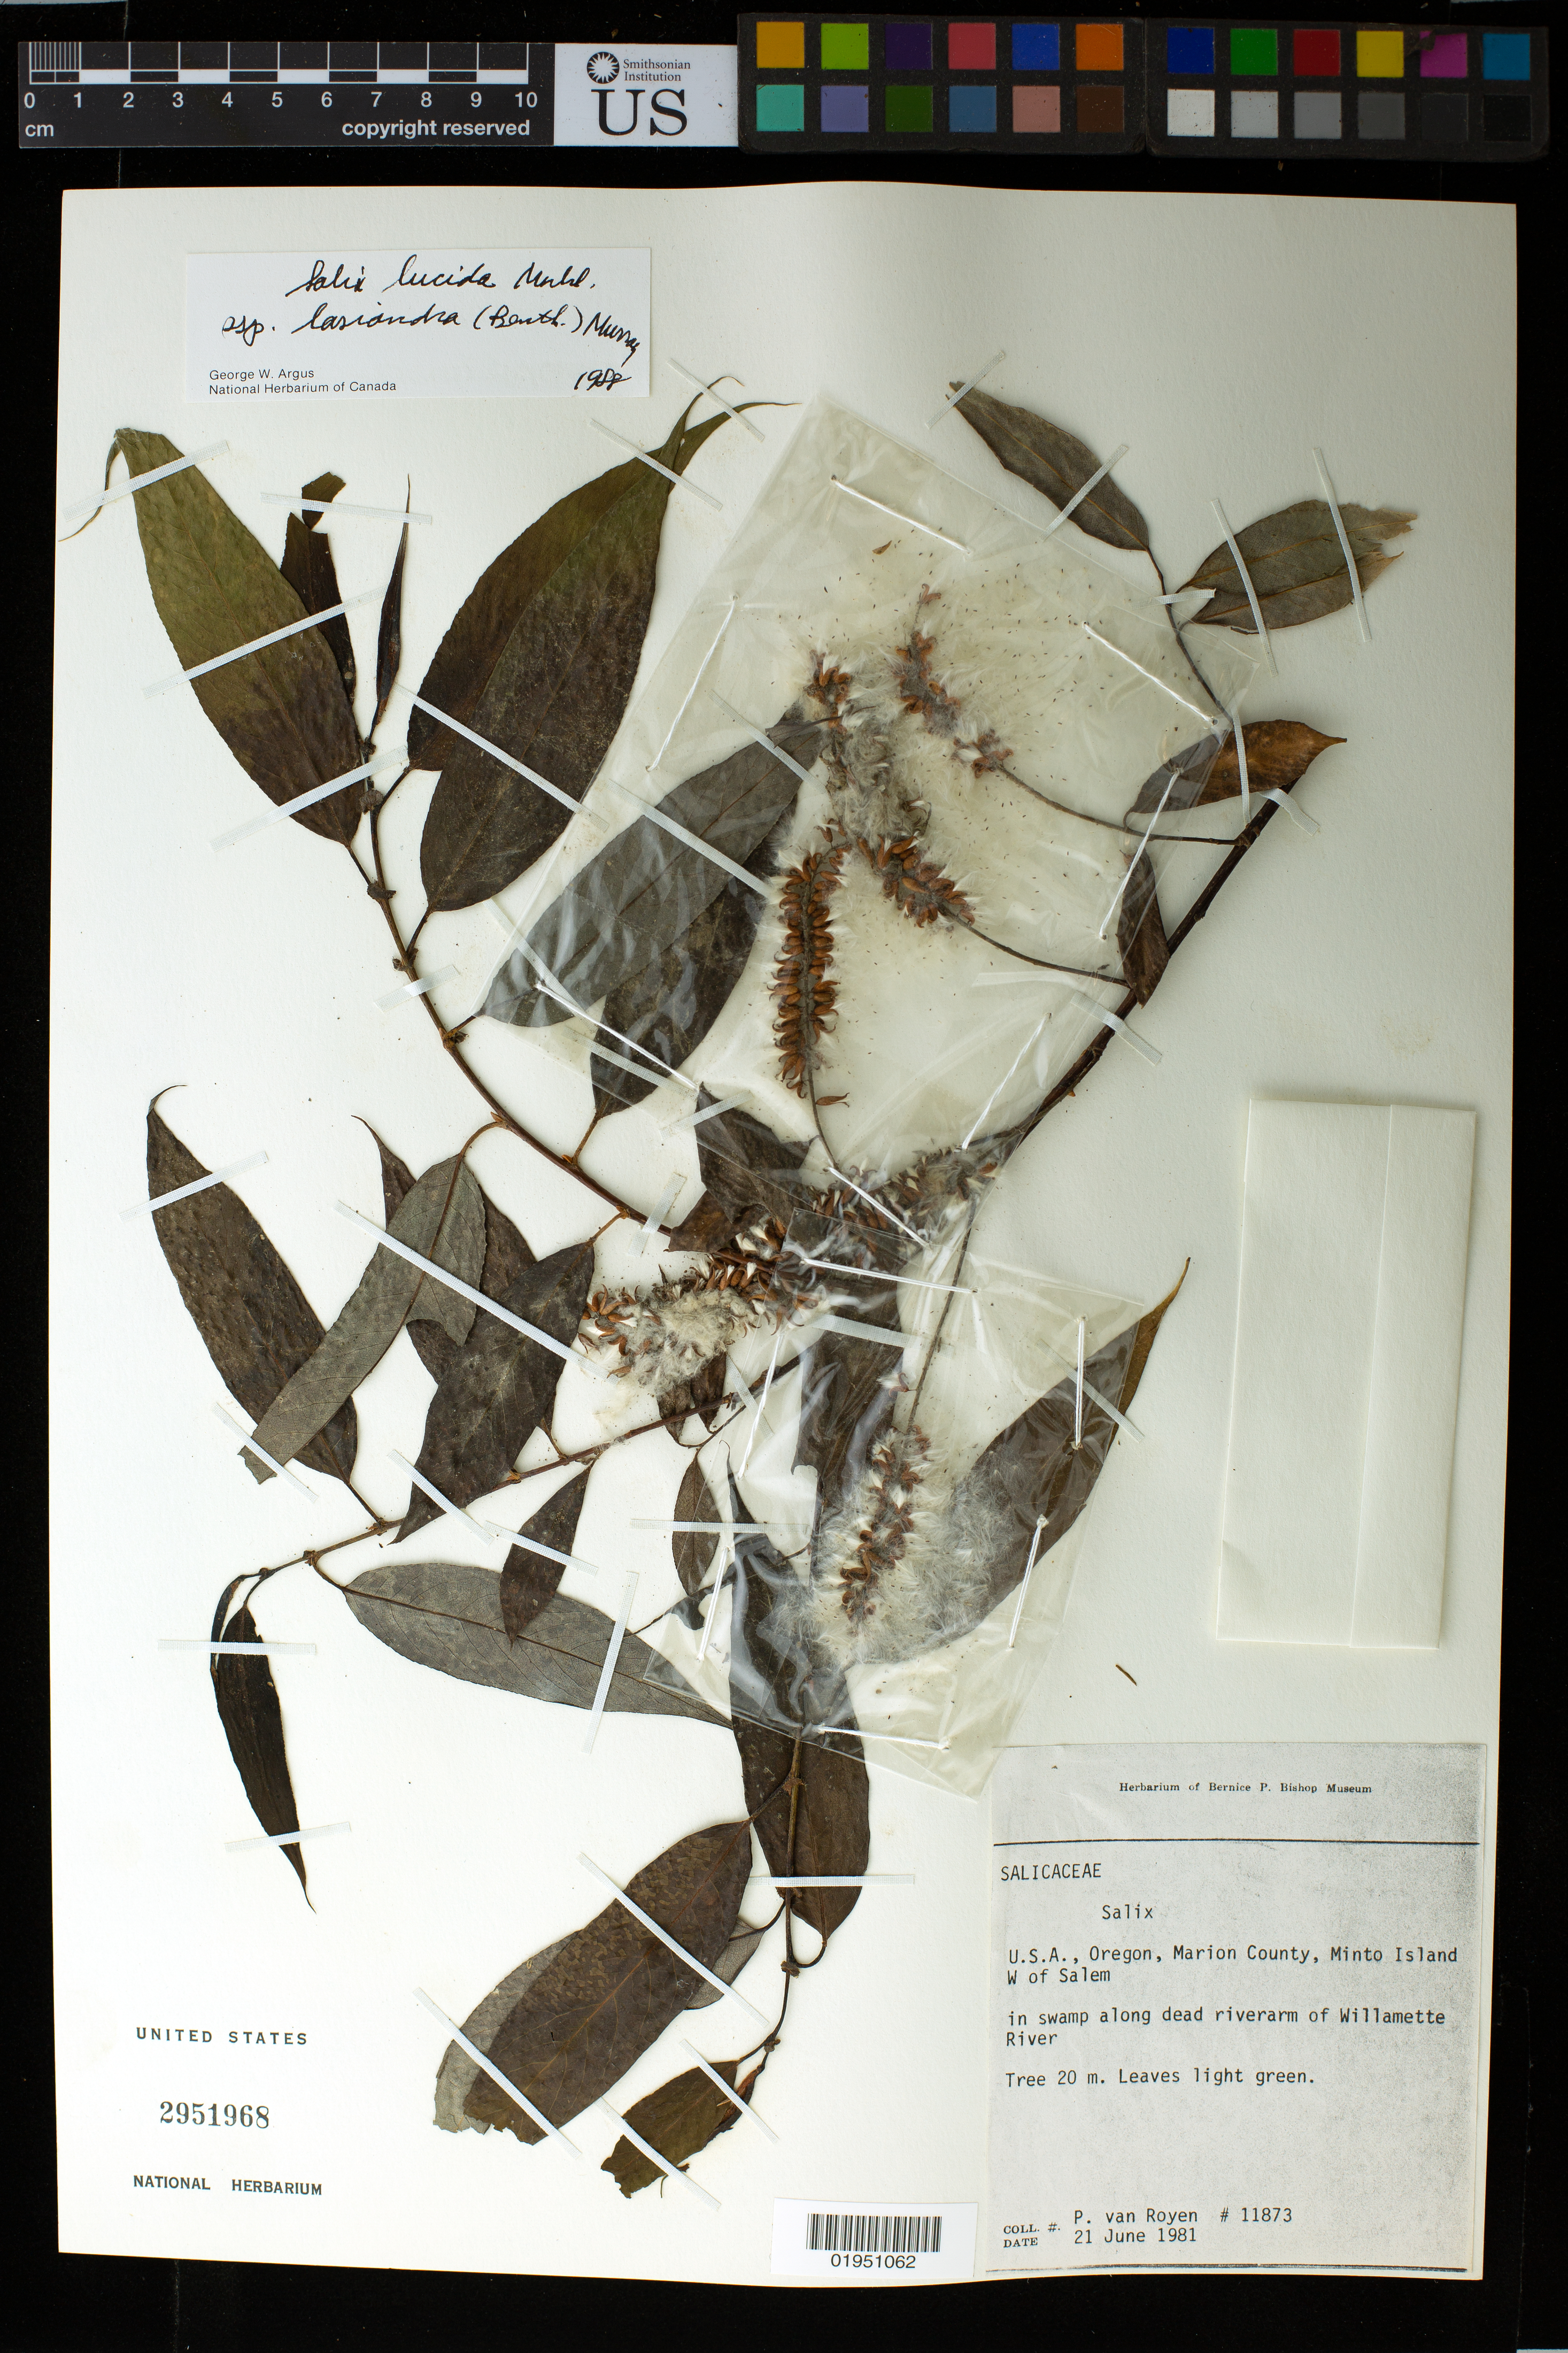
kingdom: Plantae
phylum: Tracheophyta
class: Magnoliopsida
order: Malpighiales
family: Salicaceae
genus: Salix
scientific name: Salix lucida subsp. lasiandra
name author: (Benth.) A.E. Murray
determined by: Argus, G. W.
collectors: P. van Royen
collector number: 11873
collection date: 1981-06-21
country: United States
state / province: Oregon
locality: Marion County, Minto Islan, W of Salem, along dead riverarm of Willamette River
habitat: swamp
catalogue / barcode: US 2951968